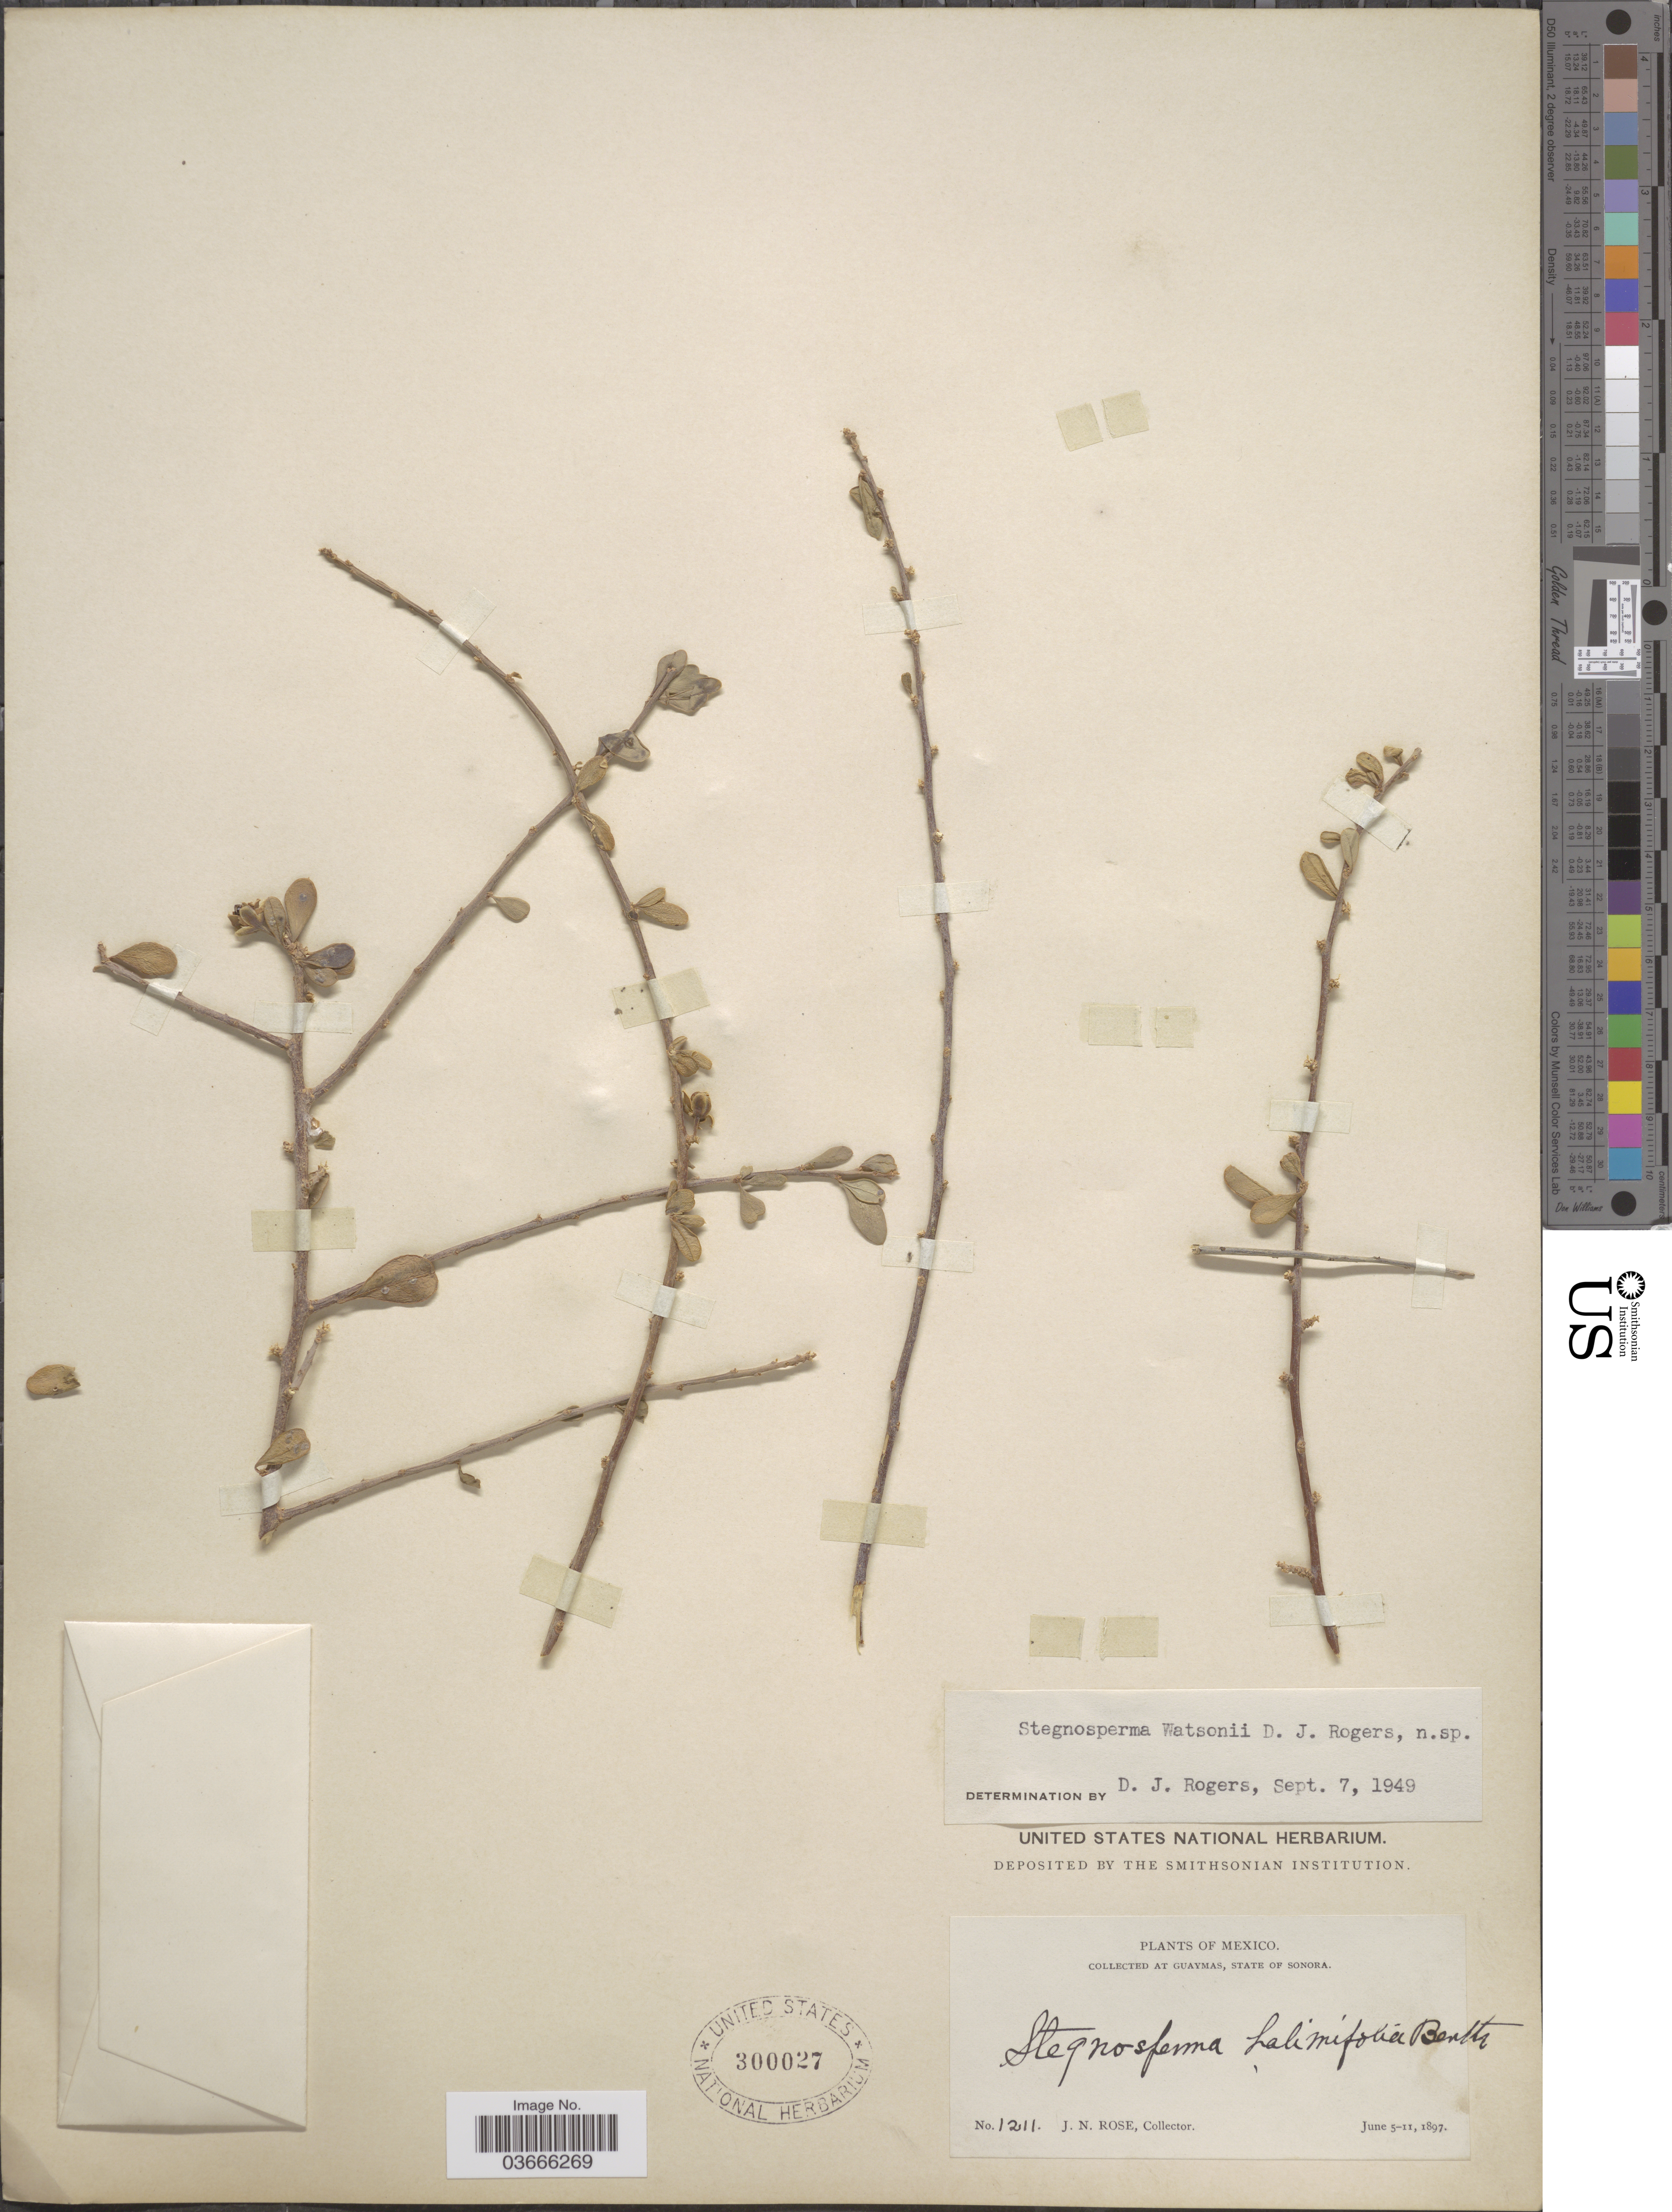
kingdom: Plantae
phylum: Tracheophyta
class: Magnoliopsida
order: Caryophyllales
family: Stegnospermataceae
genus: Stegnosperma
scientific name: Stegnosperma watsonii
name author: D.J. Rogers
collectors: J. N. Rose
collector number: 1211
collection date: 1897-06-05/1897-06-11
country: Mexico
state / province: Sonora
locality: Guaymas.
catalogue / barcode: US 300027